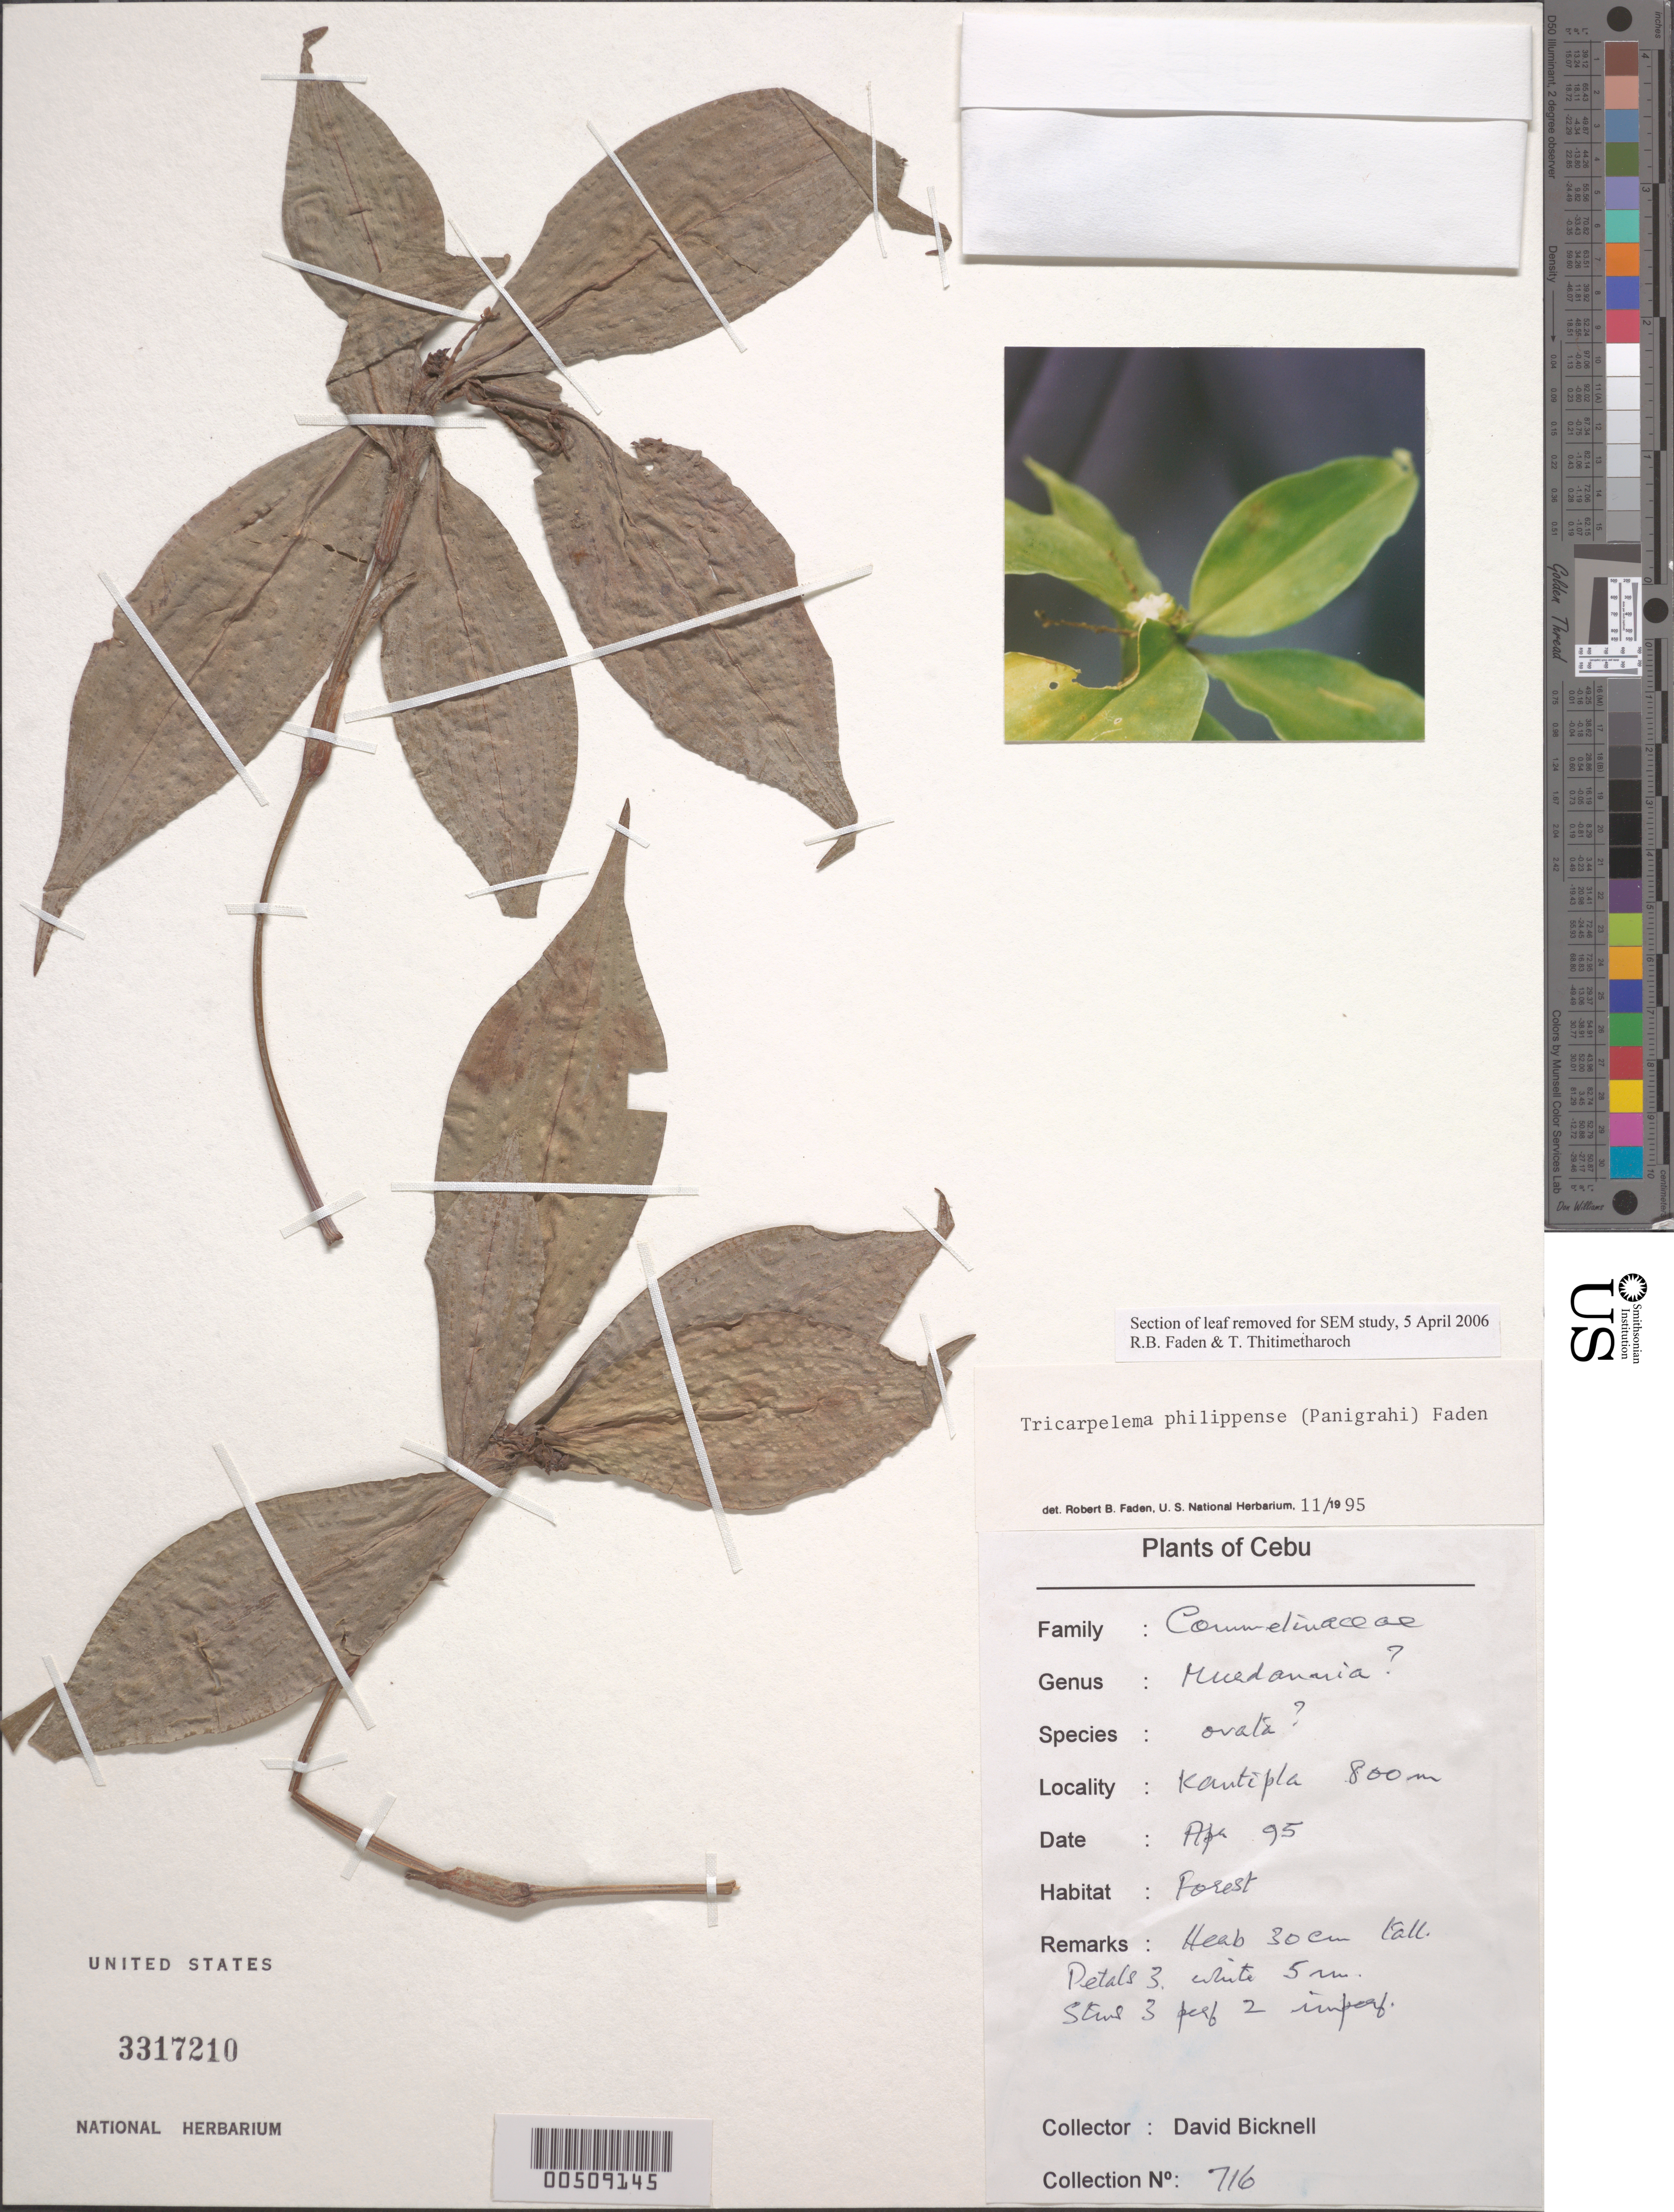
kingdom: Plantae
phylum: Tracheophyta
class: Liliopsida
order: Commelinales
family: Commelinaceae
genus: Tricarpelema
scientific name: Tricarpelema philippense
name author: (Panigrahi) Faden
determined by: Faden, Robert B., (US), Smithsonian Institution - National Museum of Natural History (UNITED STATES)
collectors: C. Bicknell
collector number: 716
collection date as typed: Apr 1995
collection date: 1995-04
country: Philippines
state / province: Central Visayas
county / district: Cebu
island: Cebu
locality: Kantipla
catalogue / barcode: US 3317210